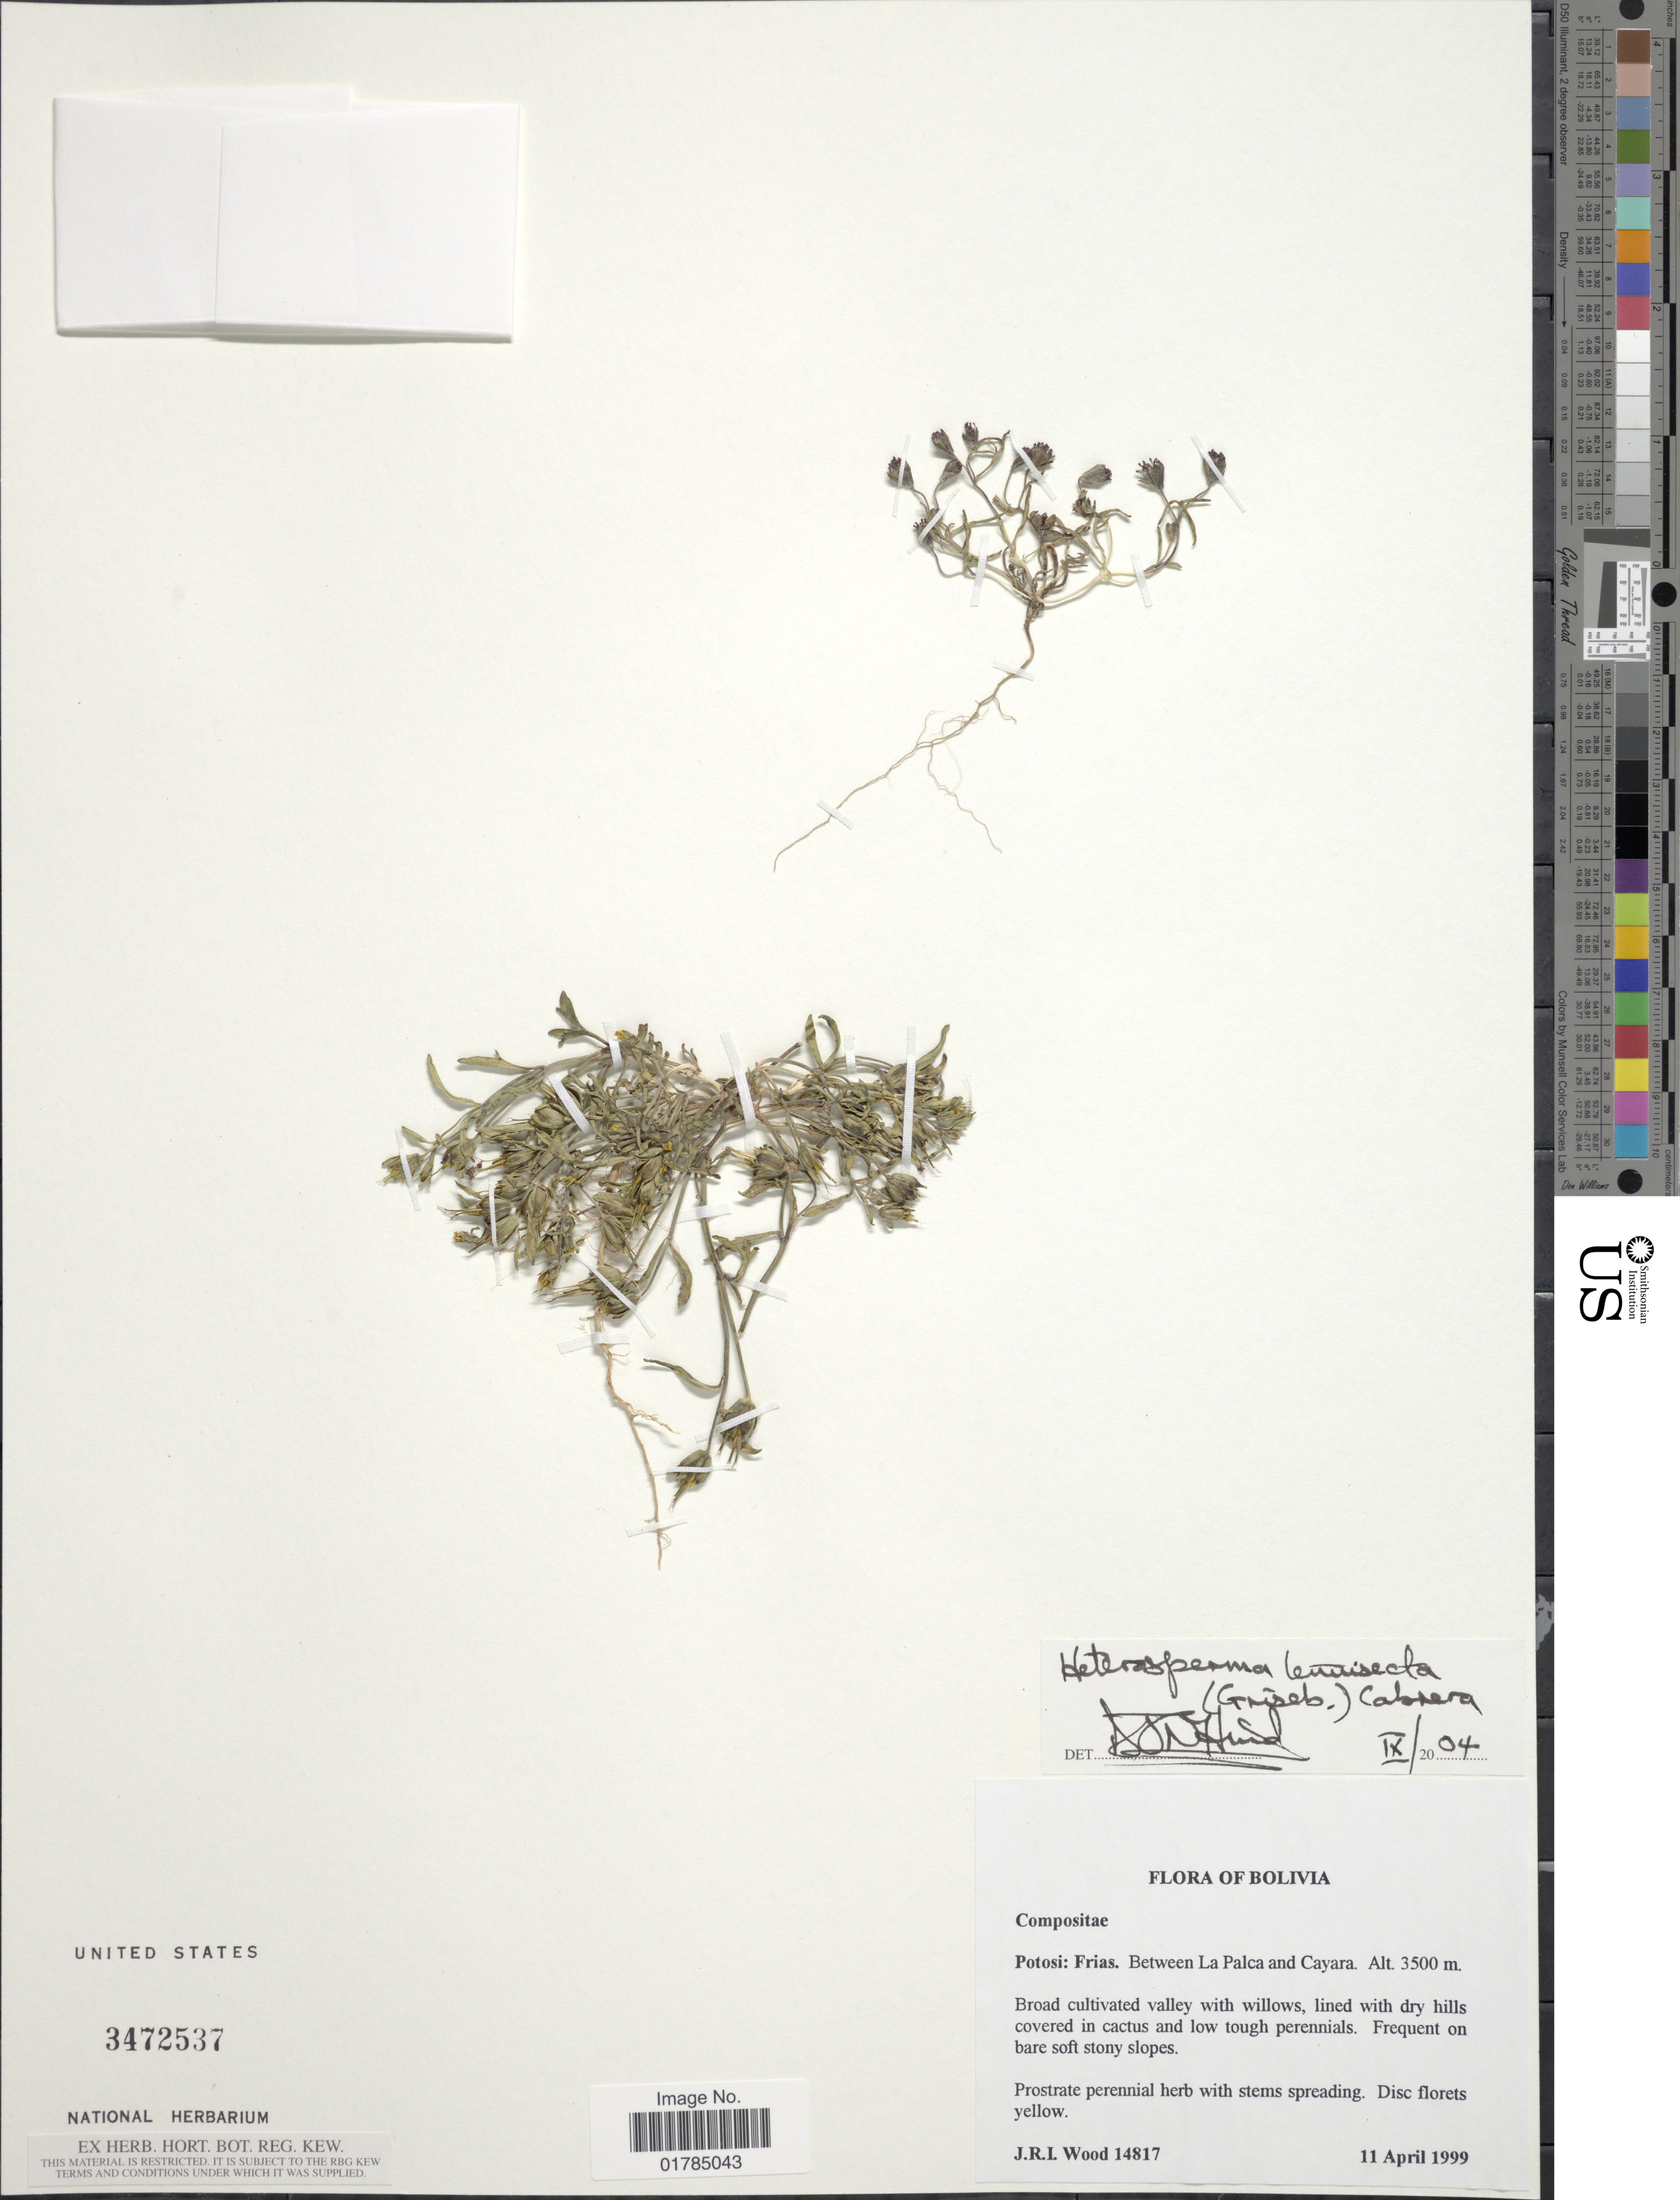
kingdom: Plantae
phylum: Tracheophyta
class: Magnoliopsida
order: Asterales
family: Asteraceae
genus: Heterosperma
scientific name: Heterosperma tenuisecta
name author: (Griseb.) Cabrera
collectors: J. R. I. Wood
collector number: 14817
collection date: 1999-04-11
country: Bolivia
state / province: Potosi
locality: Frias, Between La Palca and Cayara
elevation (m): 3500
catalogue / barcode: US 3472537